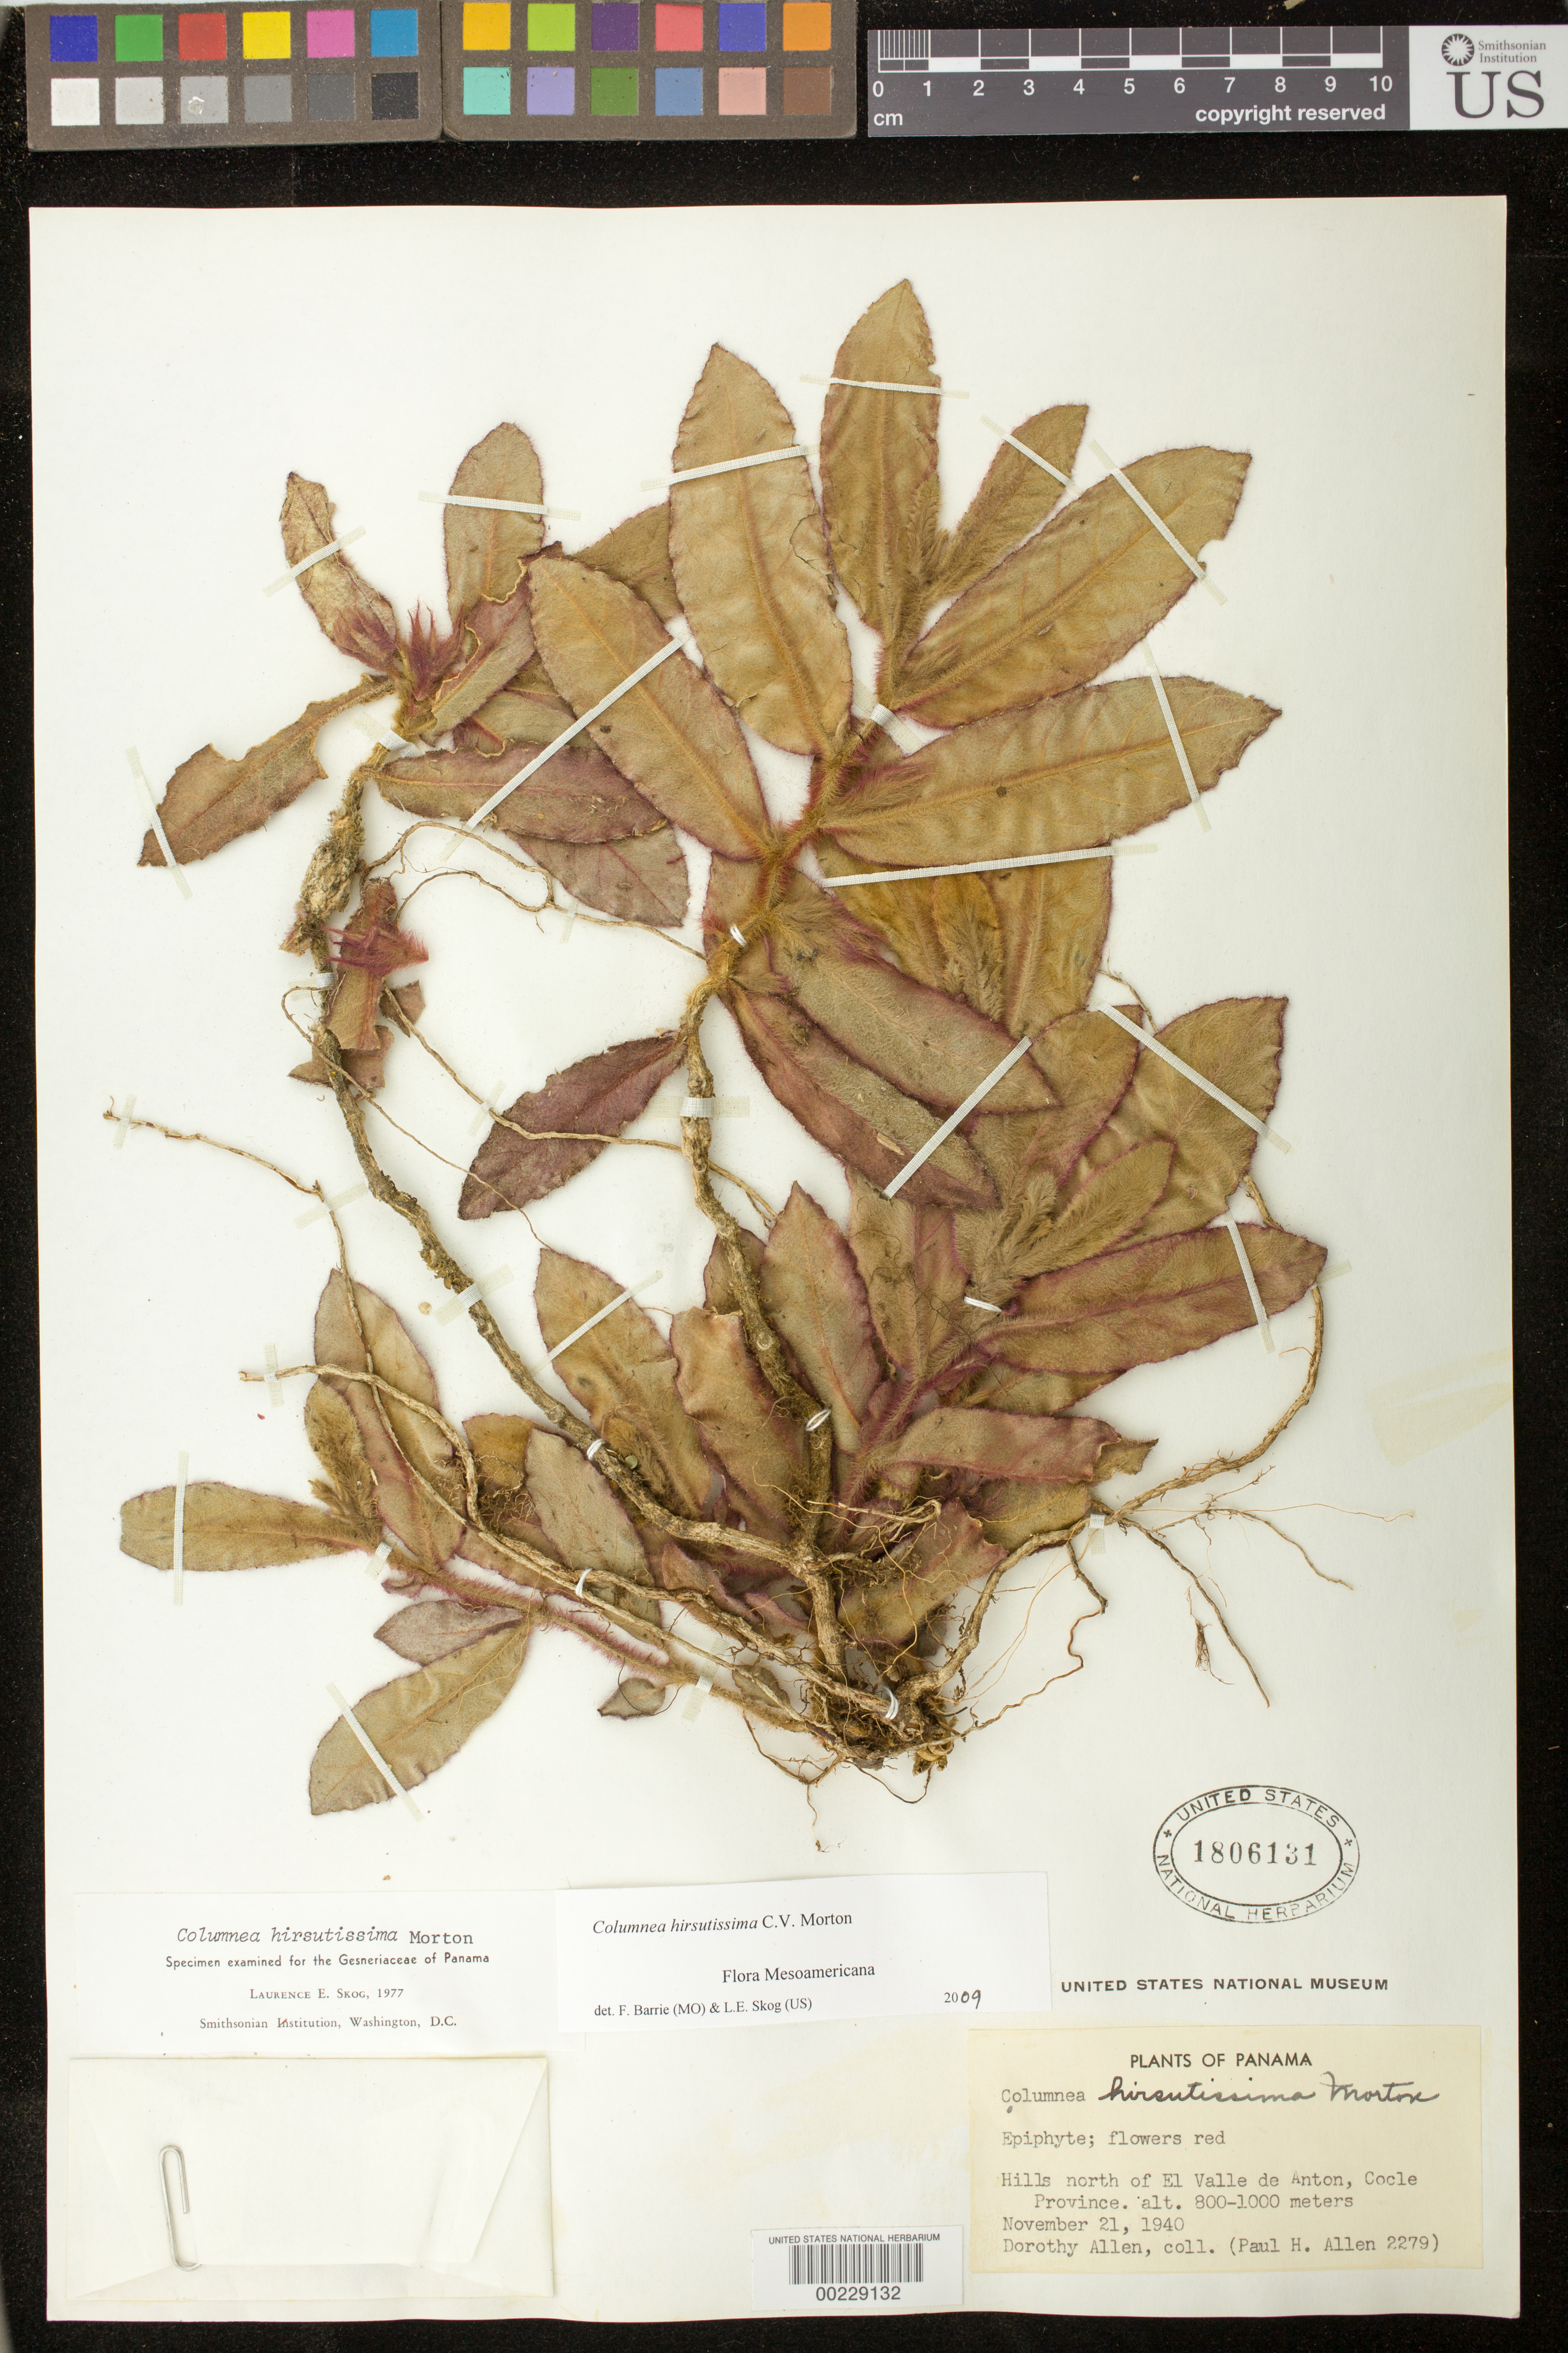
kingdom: Plantae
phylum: Tracheophyta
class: Magnoliopsida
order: Lamiales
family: Gesneriaceae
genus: Columnea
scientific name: Columnea hirsutissima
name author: C.V. Morton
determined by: Skog, Laurence E.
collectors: P. H. Allen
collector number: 2279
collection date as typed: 21 Nov 1940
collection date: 1940-11-21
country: Panama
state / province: Coclé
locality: Hills N of El Valle de Anton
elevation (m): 800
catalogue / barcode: US 1806131